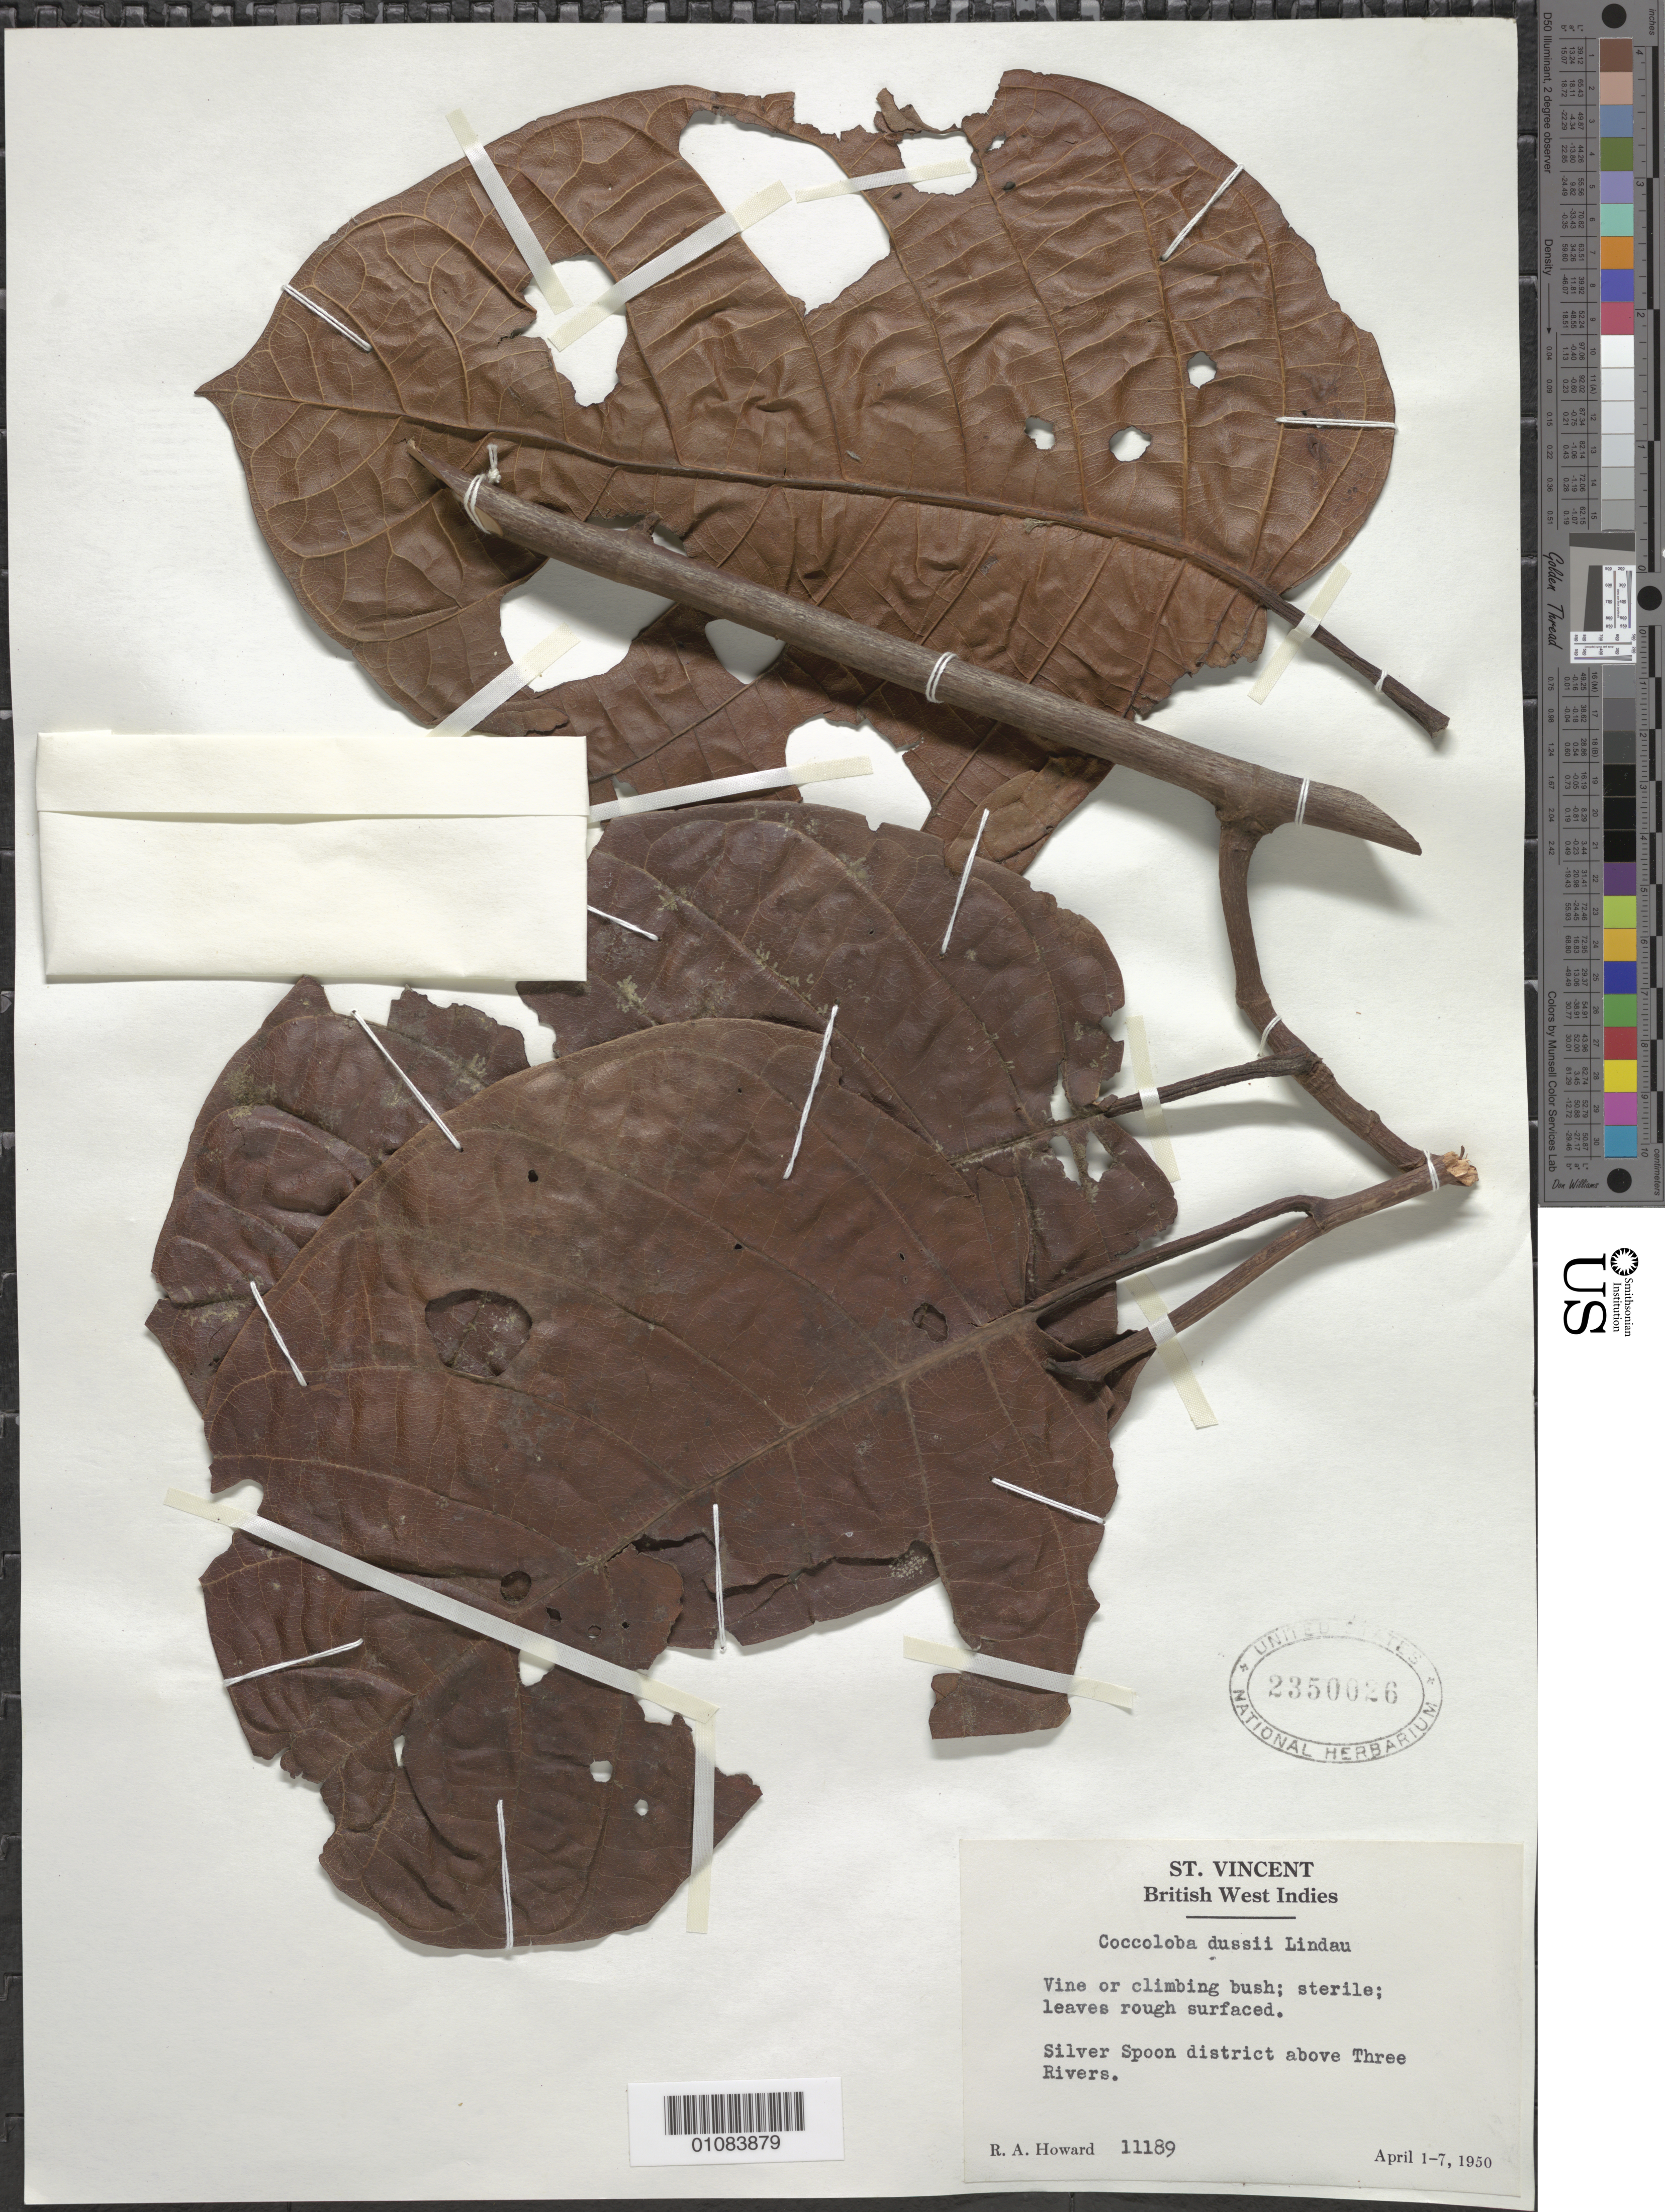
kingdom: Plantae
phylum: Tracheophyta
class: Magnoliopsida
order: Caryophyllales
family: Polygonaceae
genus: Coccoloba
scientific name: Coccoloba dussii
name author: Lindau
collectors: R. A. Howard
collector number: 11189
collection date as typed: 01 Apr 1950 to 07 Apr 1950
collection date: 1950-04-01/1950-04-07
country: St. Vincent - Grenadines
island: St. Vincent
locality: Silver Spoon district above Three Rivers.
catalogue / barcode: US 2350026